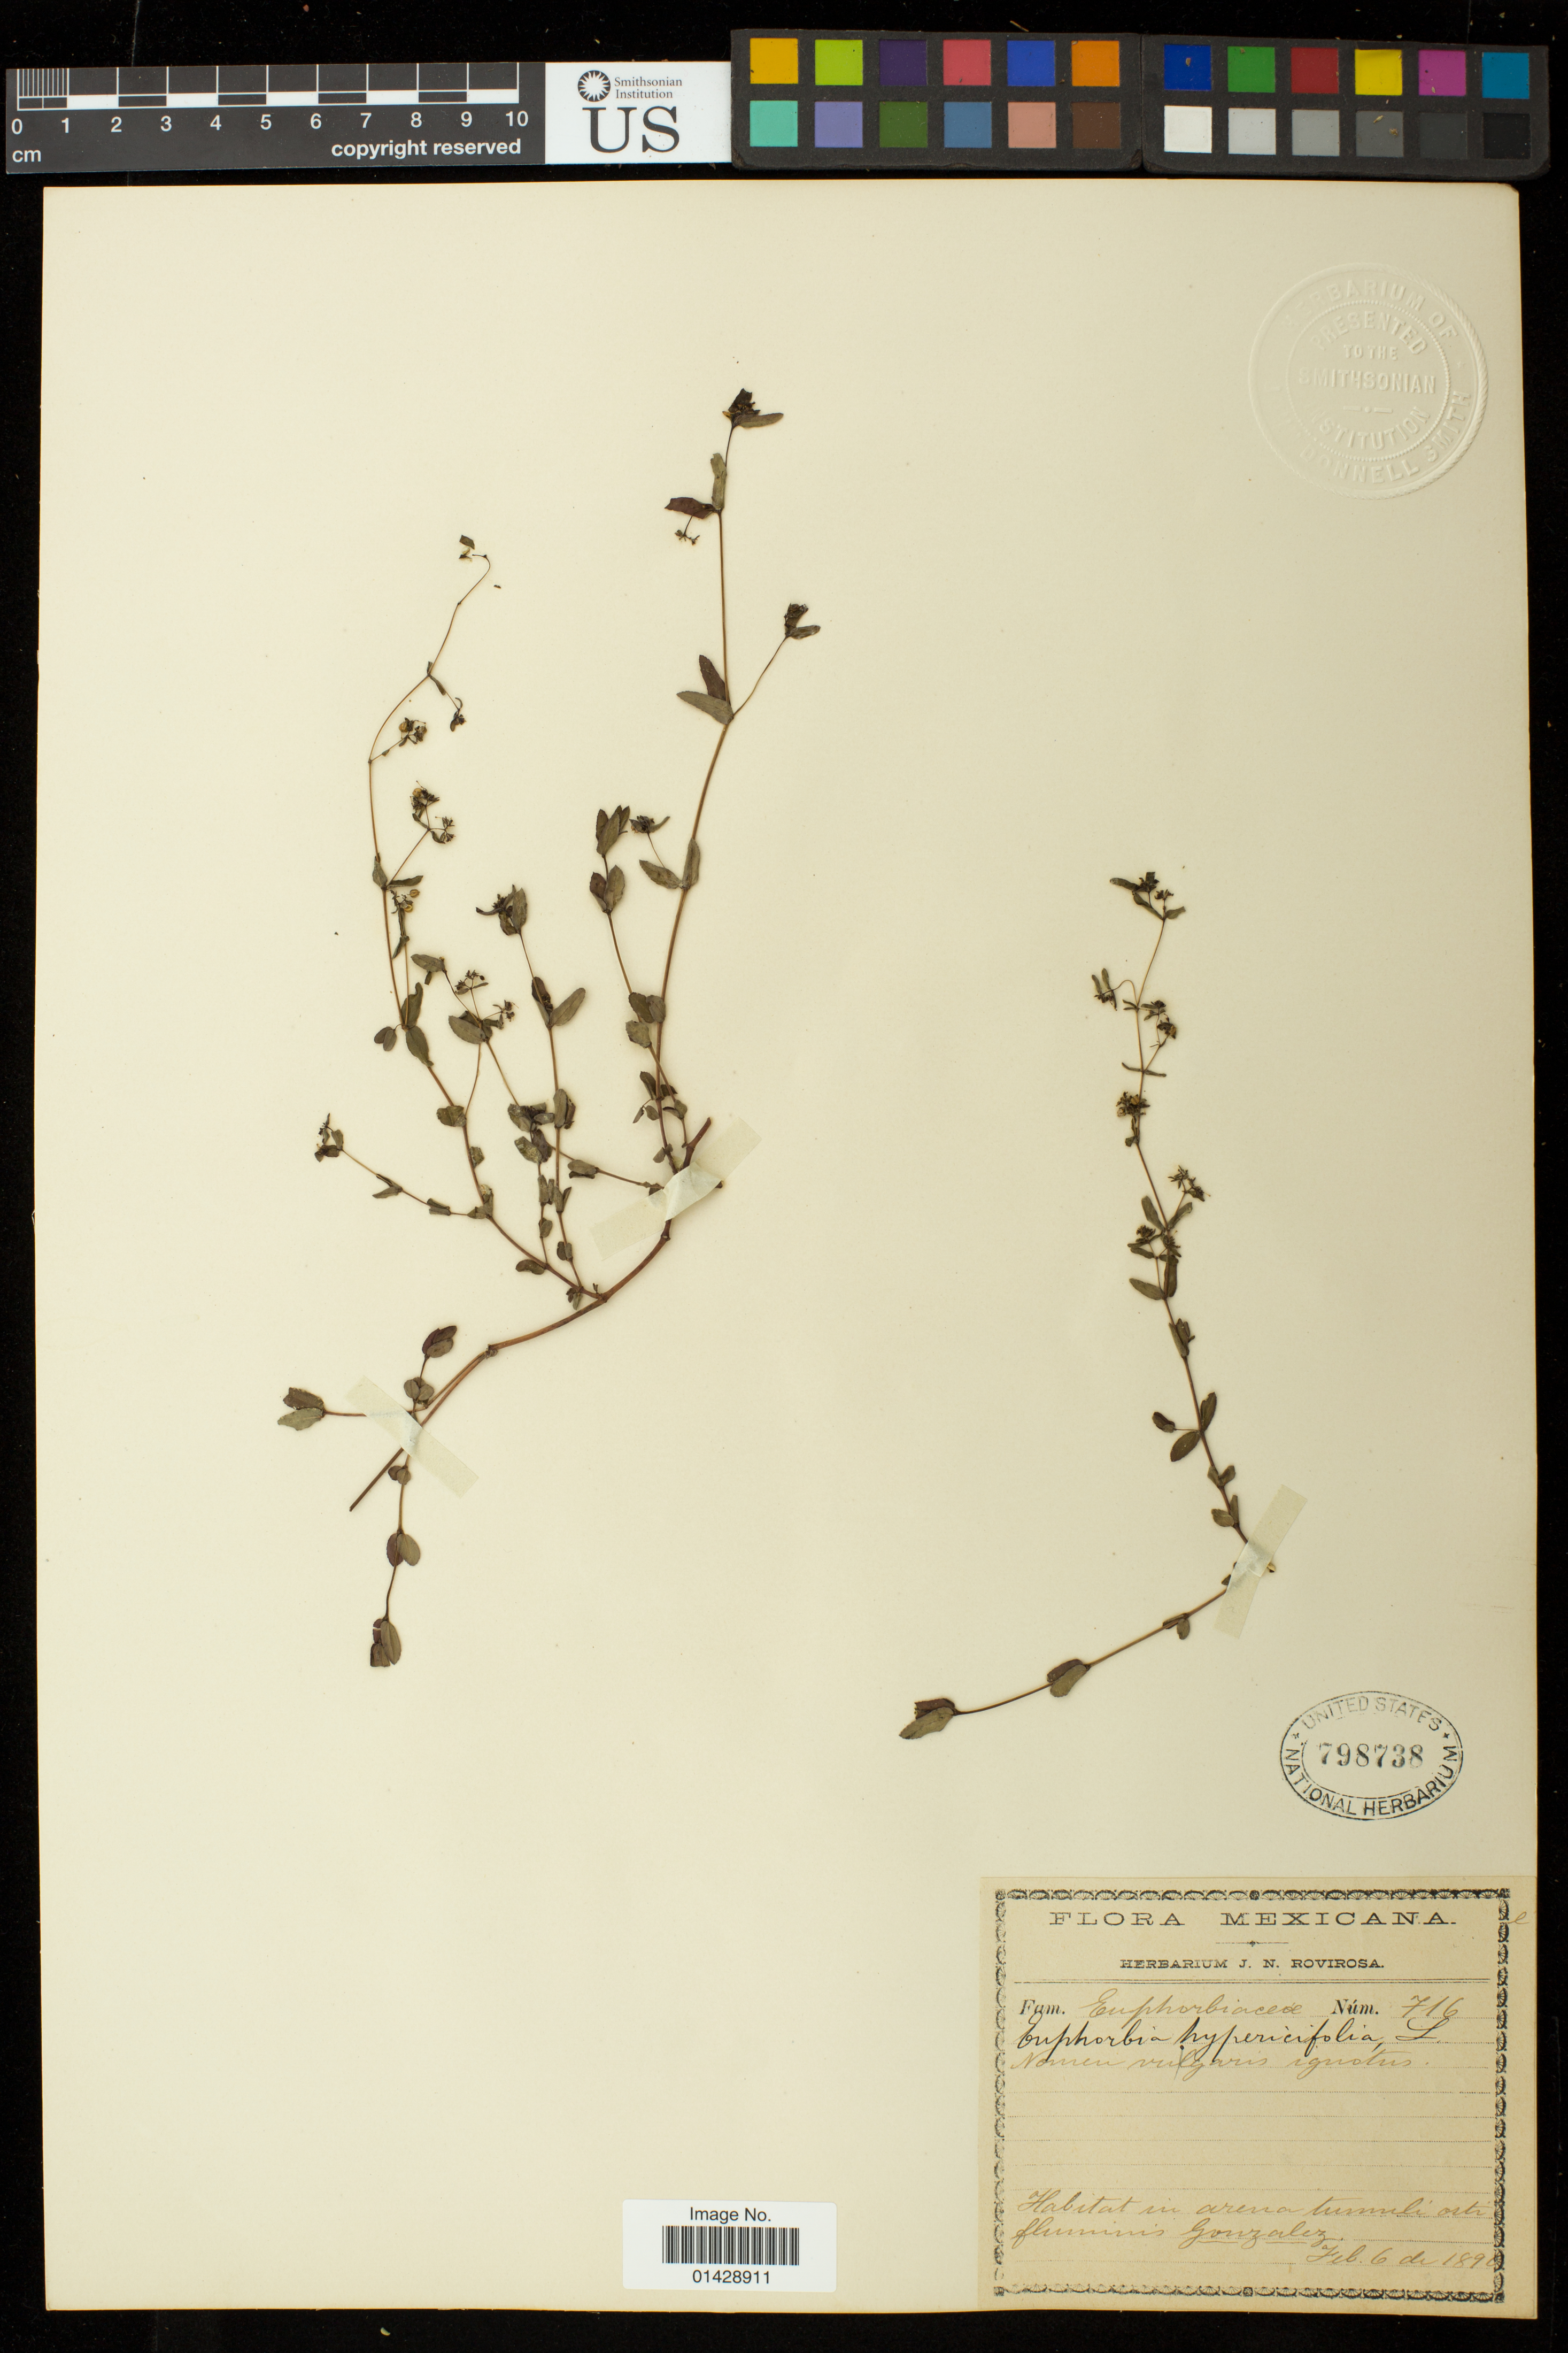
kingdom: Plantae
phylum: Tracheophyta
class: Magnoliopsida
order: Malpighiales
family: Euphorbiaceae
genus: Euphorbia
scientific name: Euphorbia hyssopifolia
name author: L.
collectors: J. N. Rovirosa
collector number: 716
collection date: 1890-02-06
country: Mexico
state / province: Tabasco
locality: Habitat in arena tumuli osti fluminis Gonzalez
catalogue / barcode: US 798738